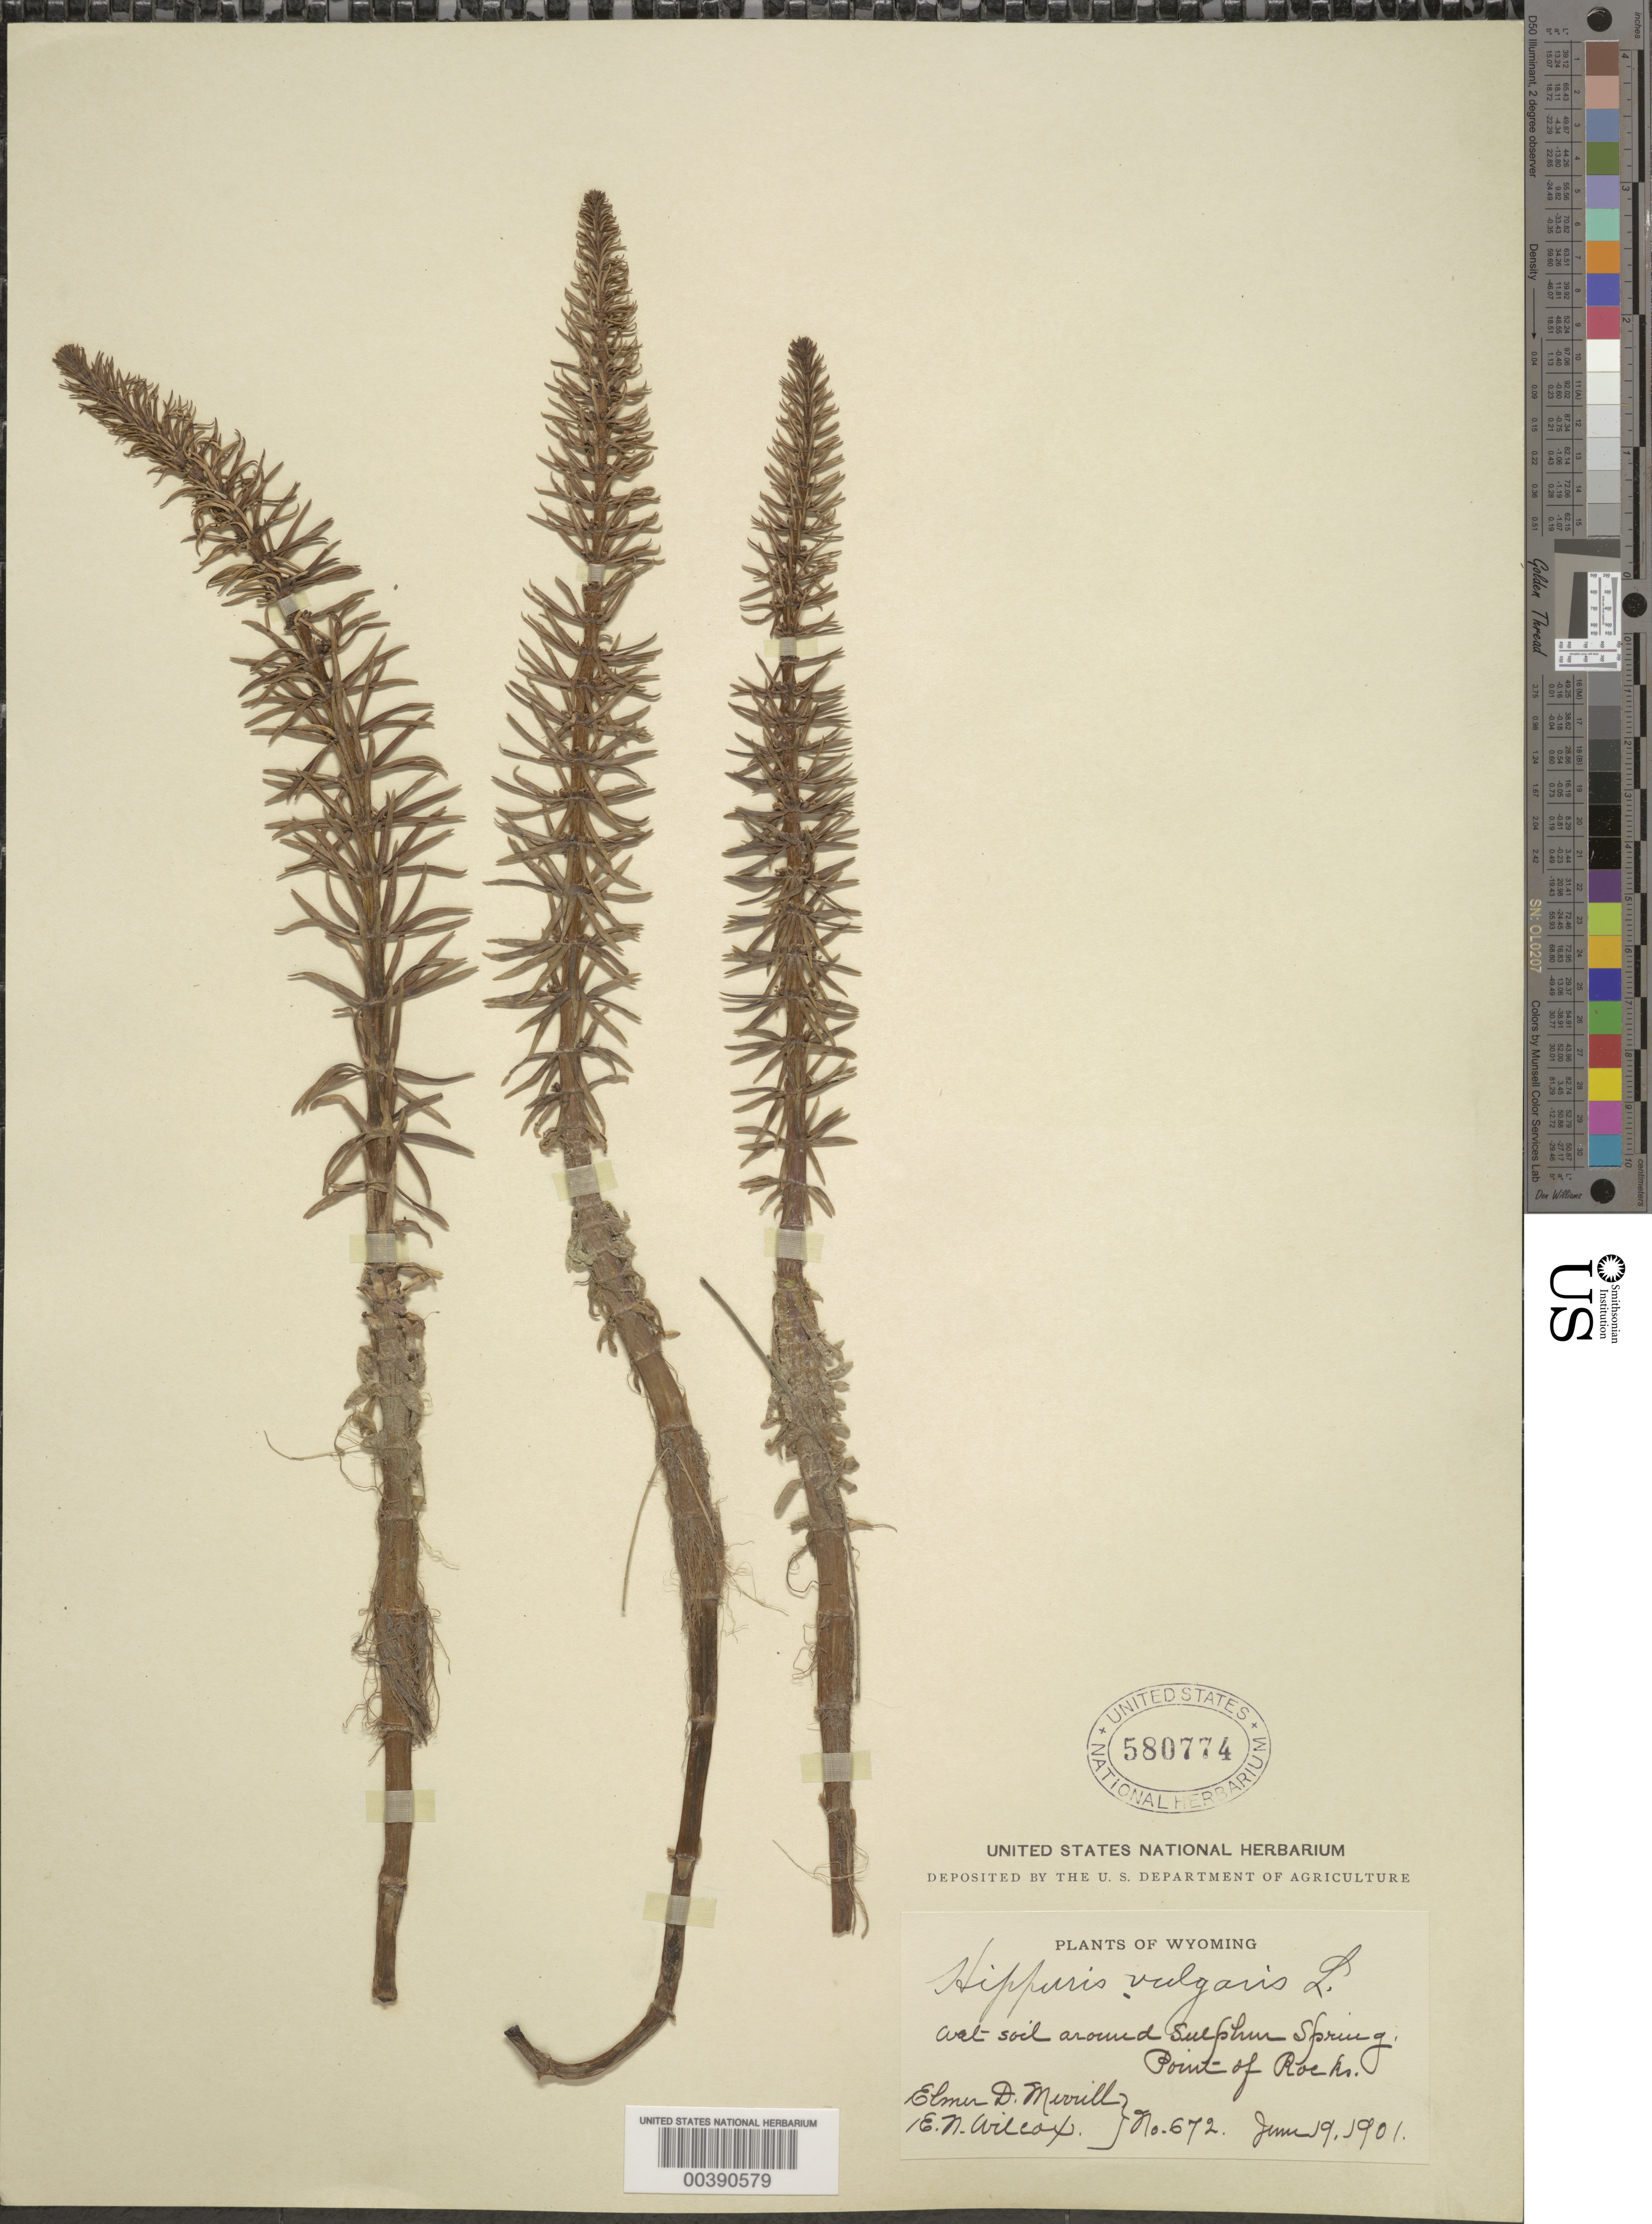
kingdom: Plantae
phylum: Tracheophyta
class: Magnoliopsida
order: Lamiales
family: Plantaginaceae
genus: Hippuris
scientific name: Hippuris vulgaris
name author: L.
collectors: E. D. Merrill & E. Wilcox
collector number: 672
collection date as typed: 19 Jun 1901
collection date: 1901-06-19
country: United States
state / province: Wyoming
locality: Point of rocks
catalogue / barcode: US 580774